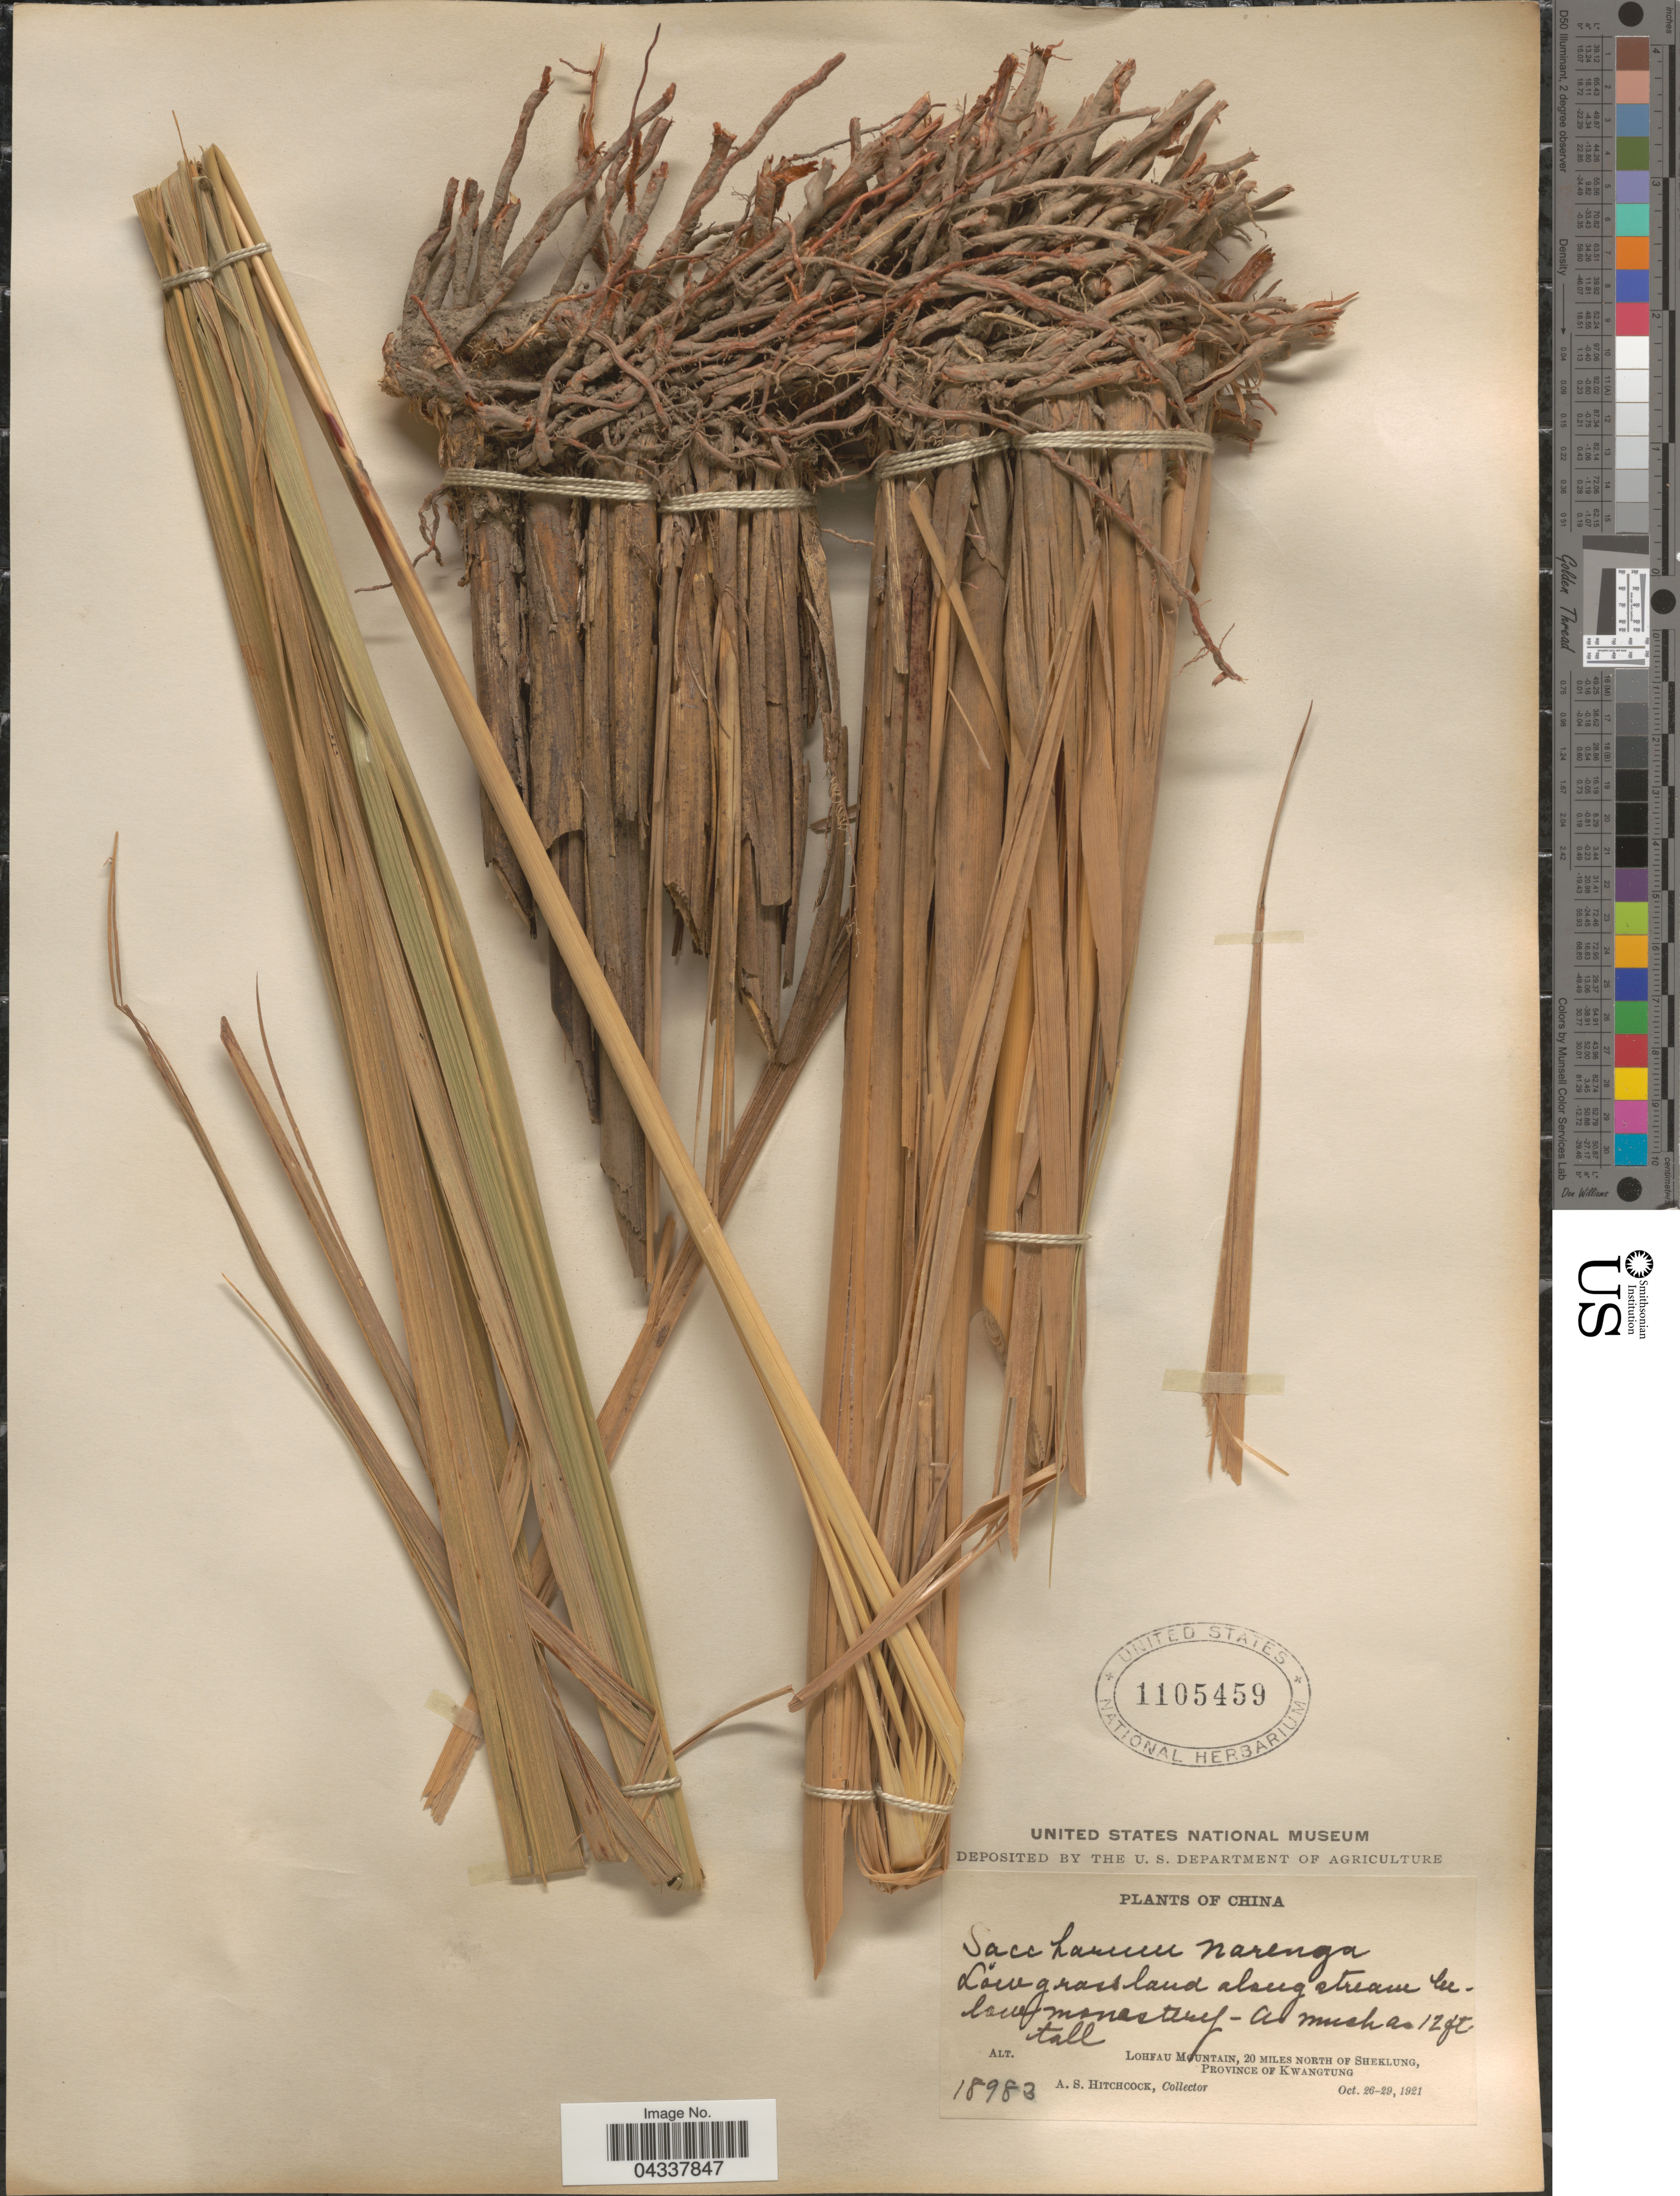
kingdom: Plantae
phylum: Tracheophyta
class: Liliopsida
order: Poales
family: Poaceae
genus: Narenga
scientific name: Narenga porphyrocoma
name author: (Hance) Bor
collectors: A. S. Hitchcock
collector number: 18983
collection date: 1921-10-26/1921-10-29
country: China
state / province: Guangdong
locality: Lohfau Mountain, 20 miles north of Sheklung, Province of Kwangtung.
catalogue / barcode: US 1105459